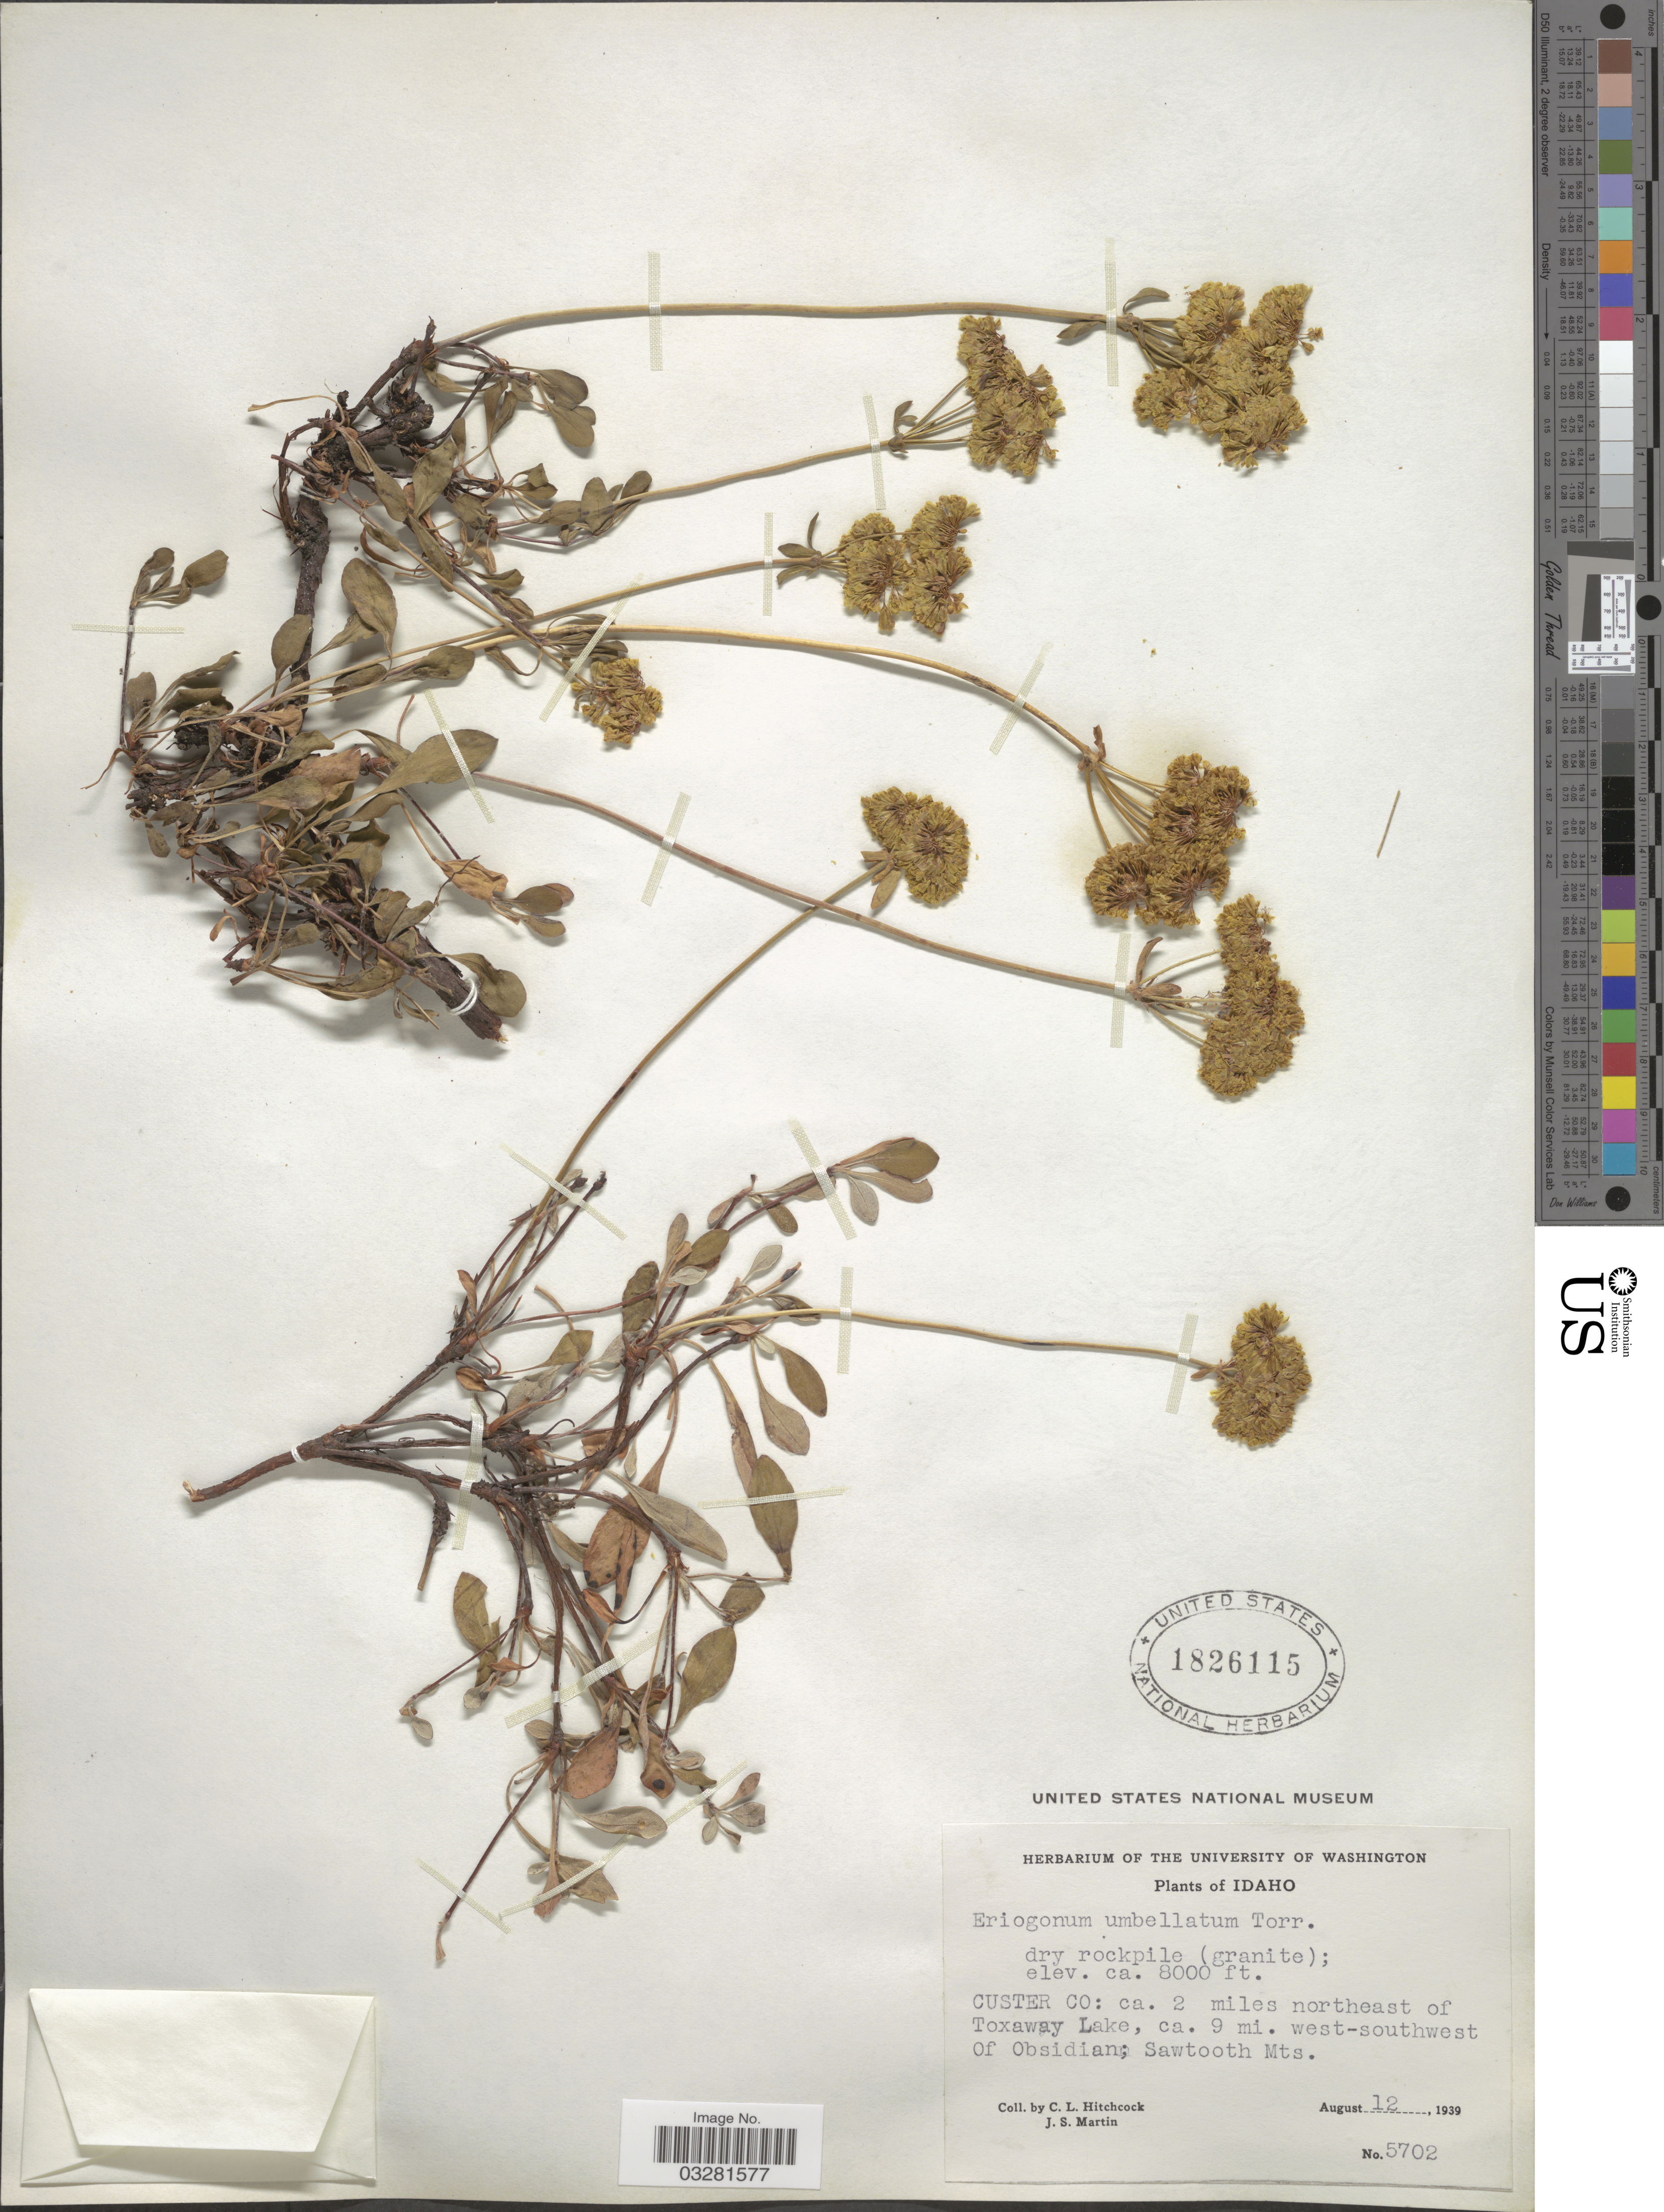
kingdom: Plantae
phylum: Tracheophyta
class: Magnoliopsida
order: Caryophyllales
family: Polygonaceae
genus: Eriogonum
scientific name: Eriogonum umbellatum var. intectum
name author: A. Nelson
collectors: C. L. Hitchcock & J. S. Martin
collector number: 5702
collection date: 1939-08-12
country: United States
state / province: Idaho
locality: Custer Co: ca. 2 miles northeast of Toxaway Lake, ca. 9 mi. west-southwest of Obsidian; Sawtooth Mts.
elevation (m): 2438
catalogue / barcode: US 1826115